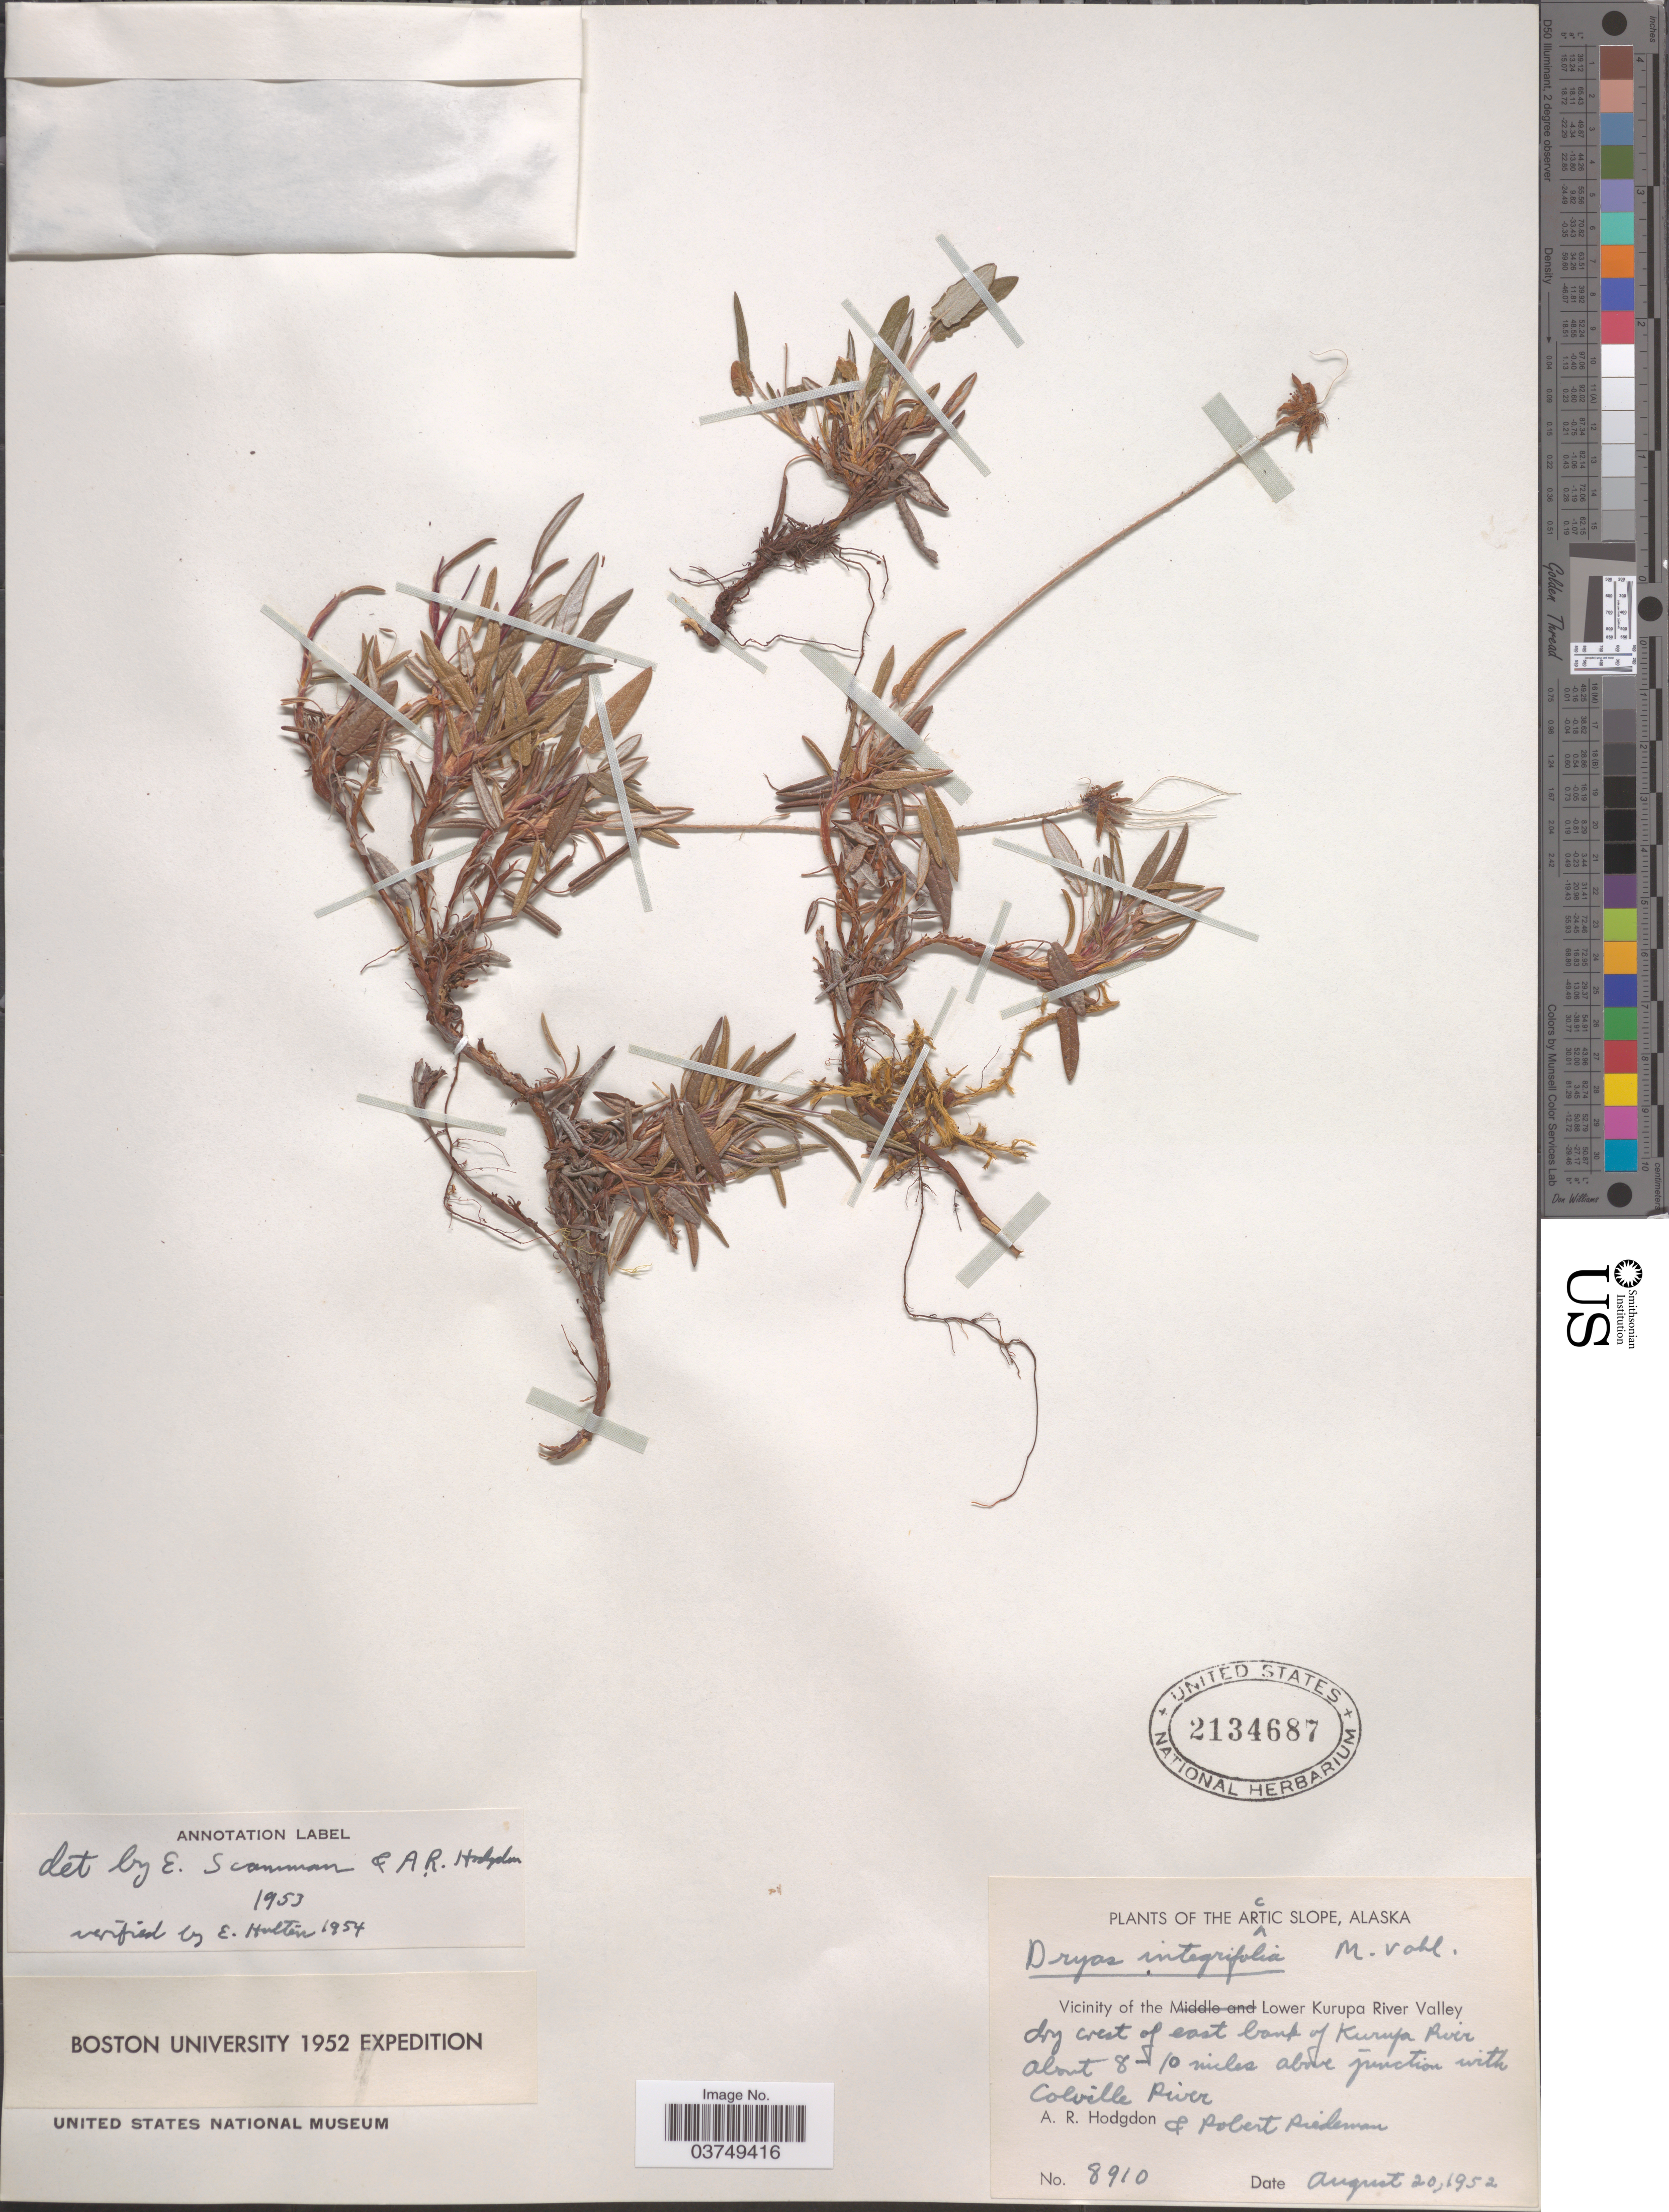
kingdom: Plantae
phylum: Tracheophyta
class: Magnoliopsida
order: Rosales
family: Rosaceae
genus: Dryas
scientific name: Dryas integrifolia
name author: Vahl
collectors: A. R. Hodgdon & R. Piedeman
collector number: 8910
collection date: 1952-08-20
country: United States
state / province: Alaska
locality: The Arctic Slope. Vicinity of the Lower Kurupa River Valley. Dry crest of east bank of Kurupa River about 8-10 miles above junction with Colville River.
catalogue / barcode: US 2134687